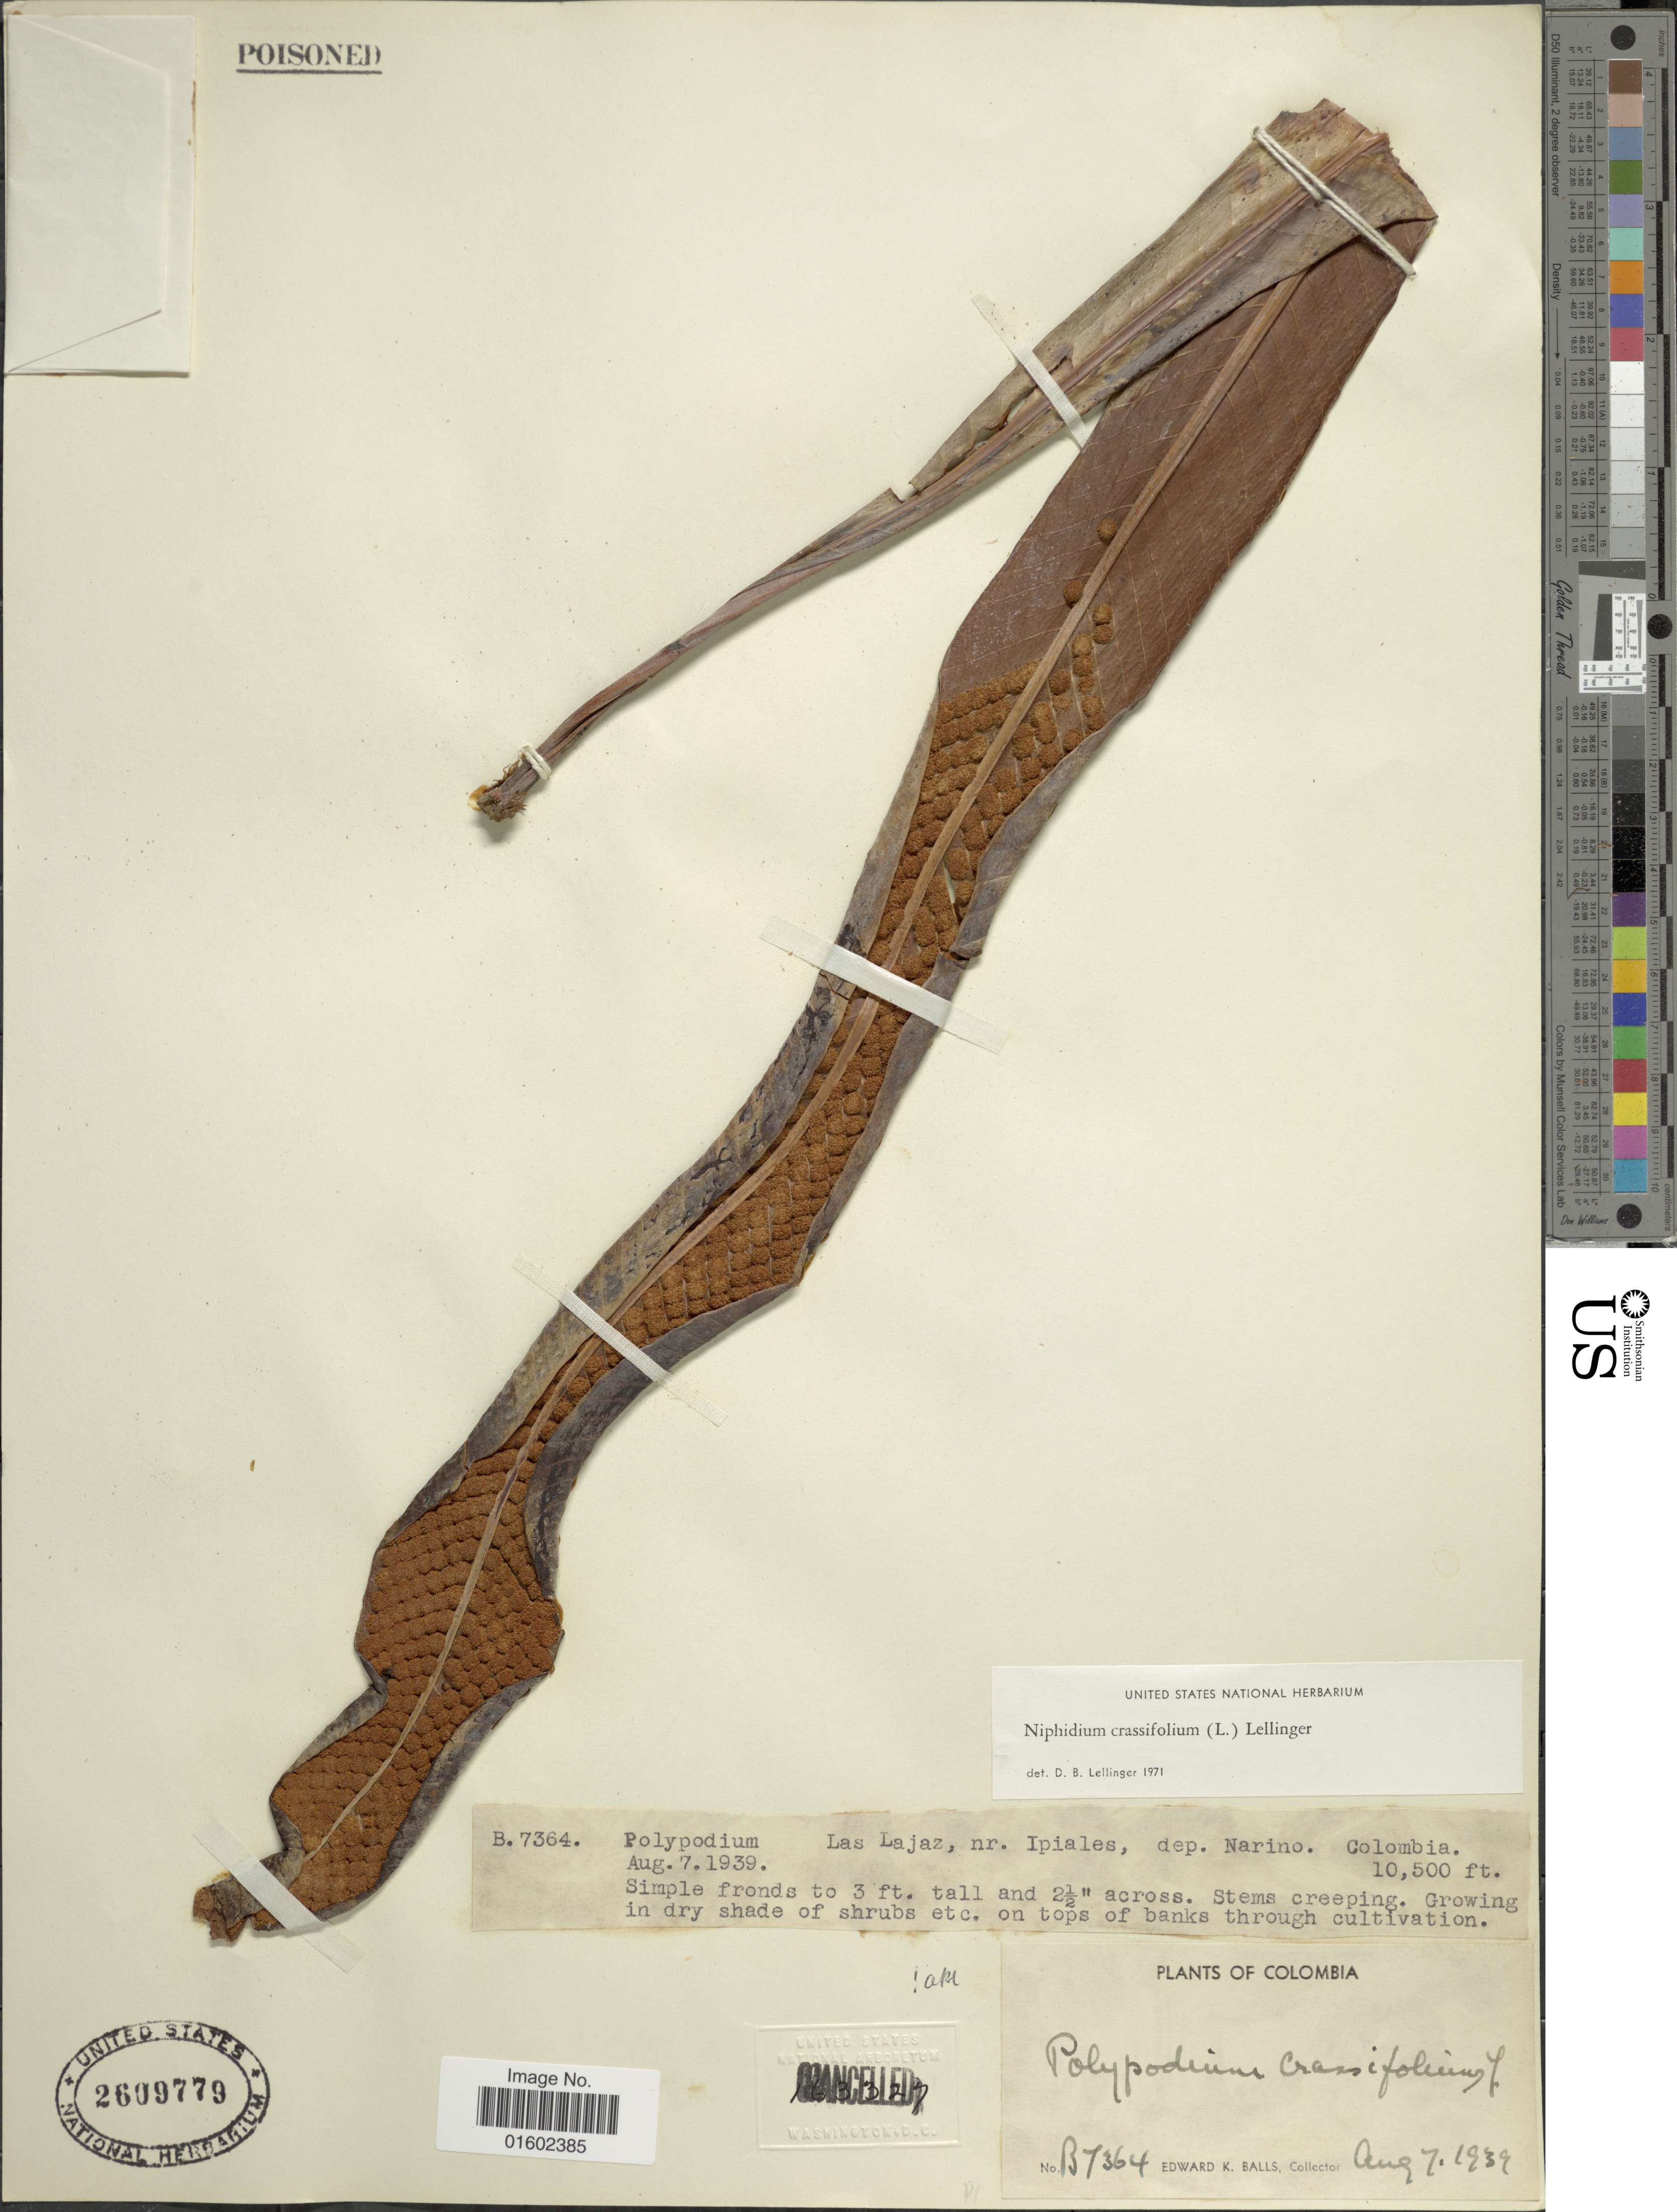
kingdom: Plantae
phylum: Tracheophyta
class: Polypodiopsida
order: Polypodiales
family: Polypodiaceae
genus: Niphidium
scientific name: Niphidium crassifolium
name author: (L.) Lellinger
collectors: E. K. Balls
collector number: B7364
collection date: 1939-08-07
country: Colombia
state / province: Nariño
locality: Las Lajas, nr. Ipiales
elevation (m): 3200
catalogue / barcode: US 2609779